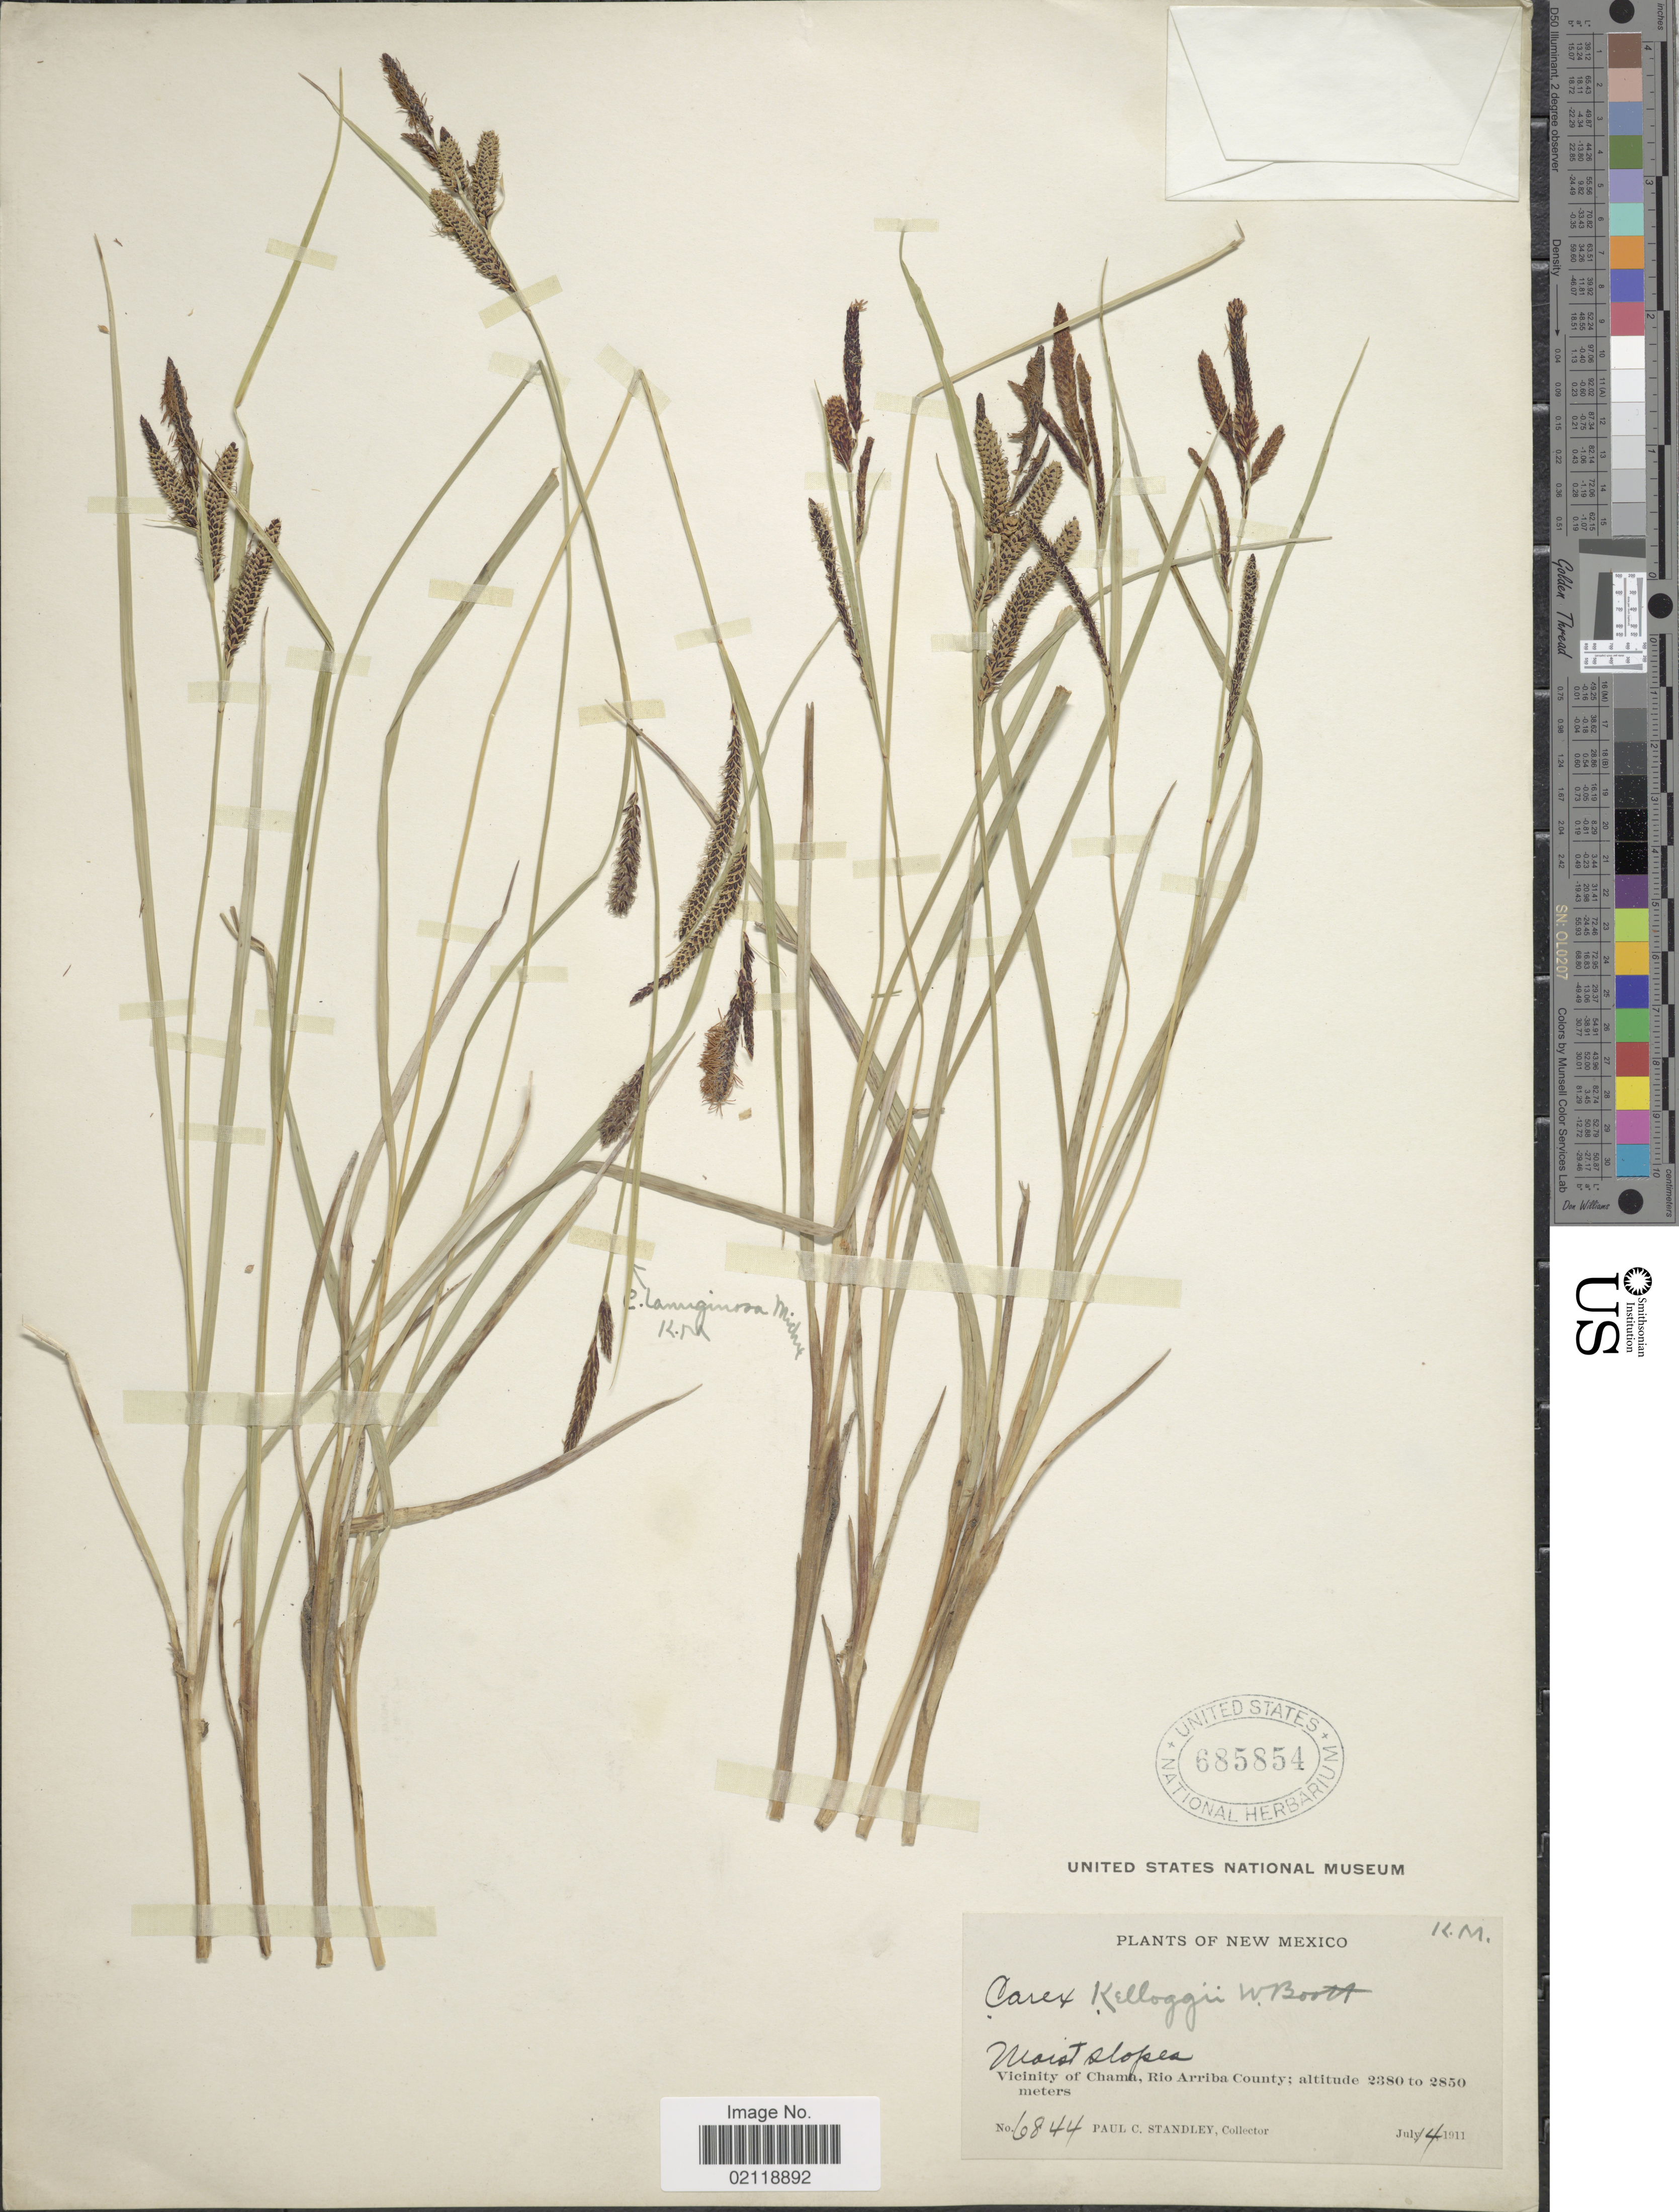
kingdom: Plantae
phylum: Tracheophyta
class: Liliopsida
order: Poales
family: Cyperaceae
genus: Carex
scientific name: Carex kelloggii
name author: W. Boott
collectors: P. C. Standley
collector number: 6844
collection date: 1911-07-14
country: United States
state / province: New Mexico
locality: Moist slopes, Vicinity of Chama, Rio Arriba County.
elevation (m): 2380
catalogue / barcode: US 685854